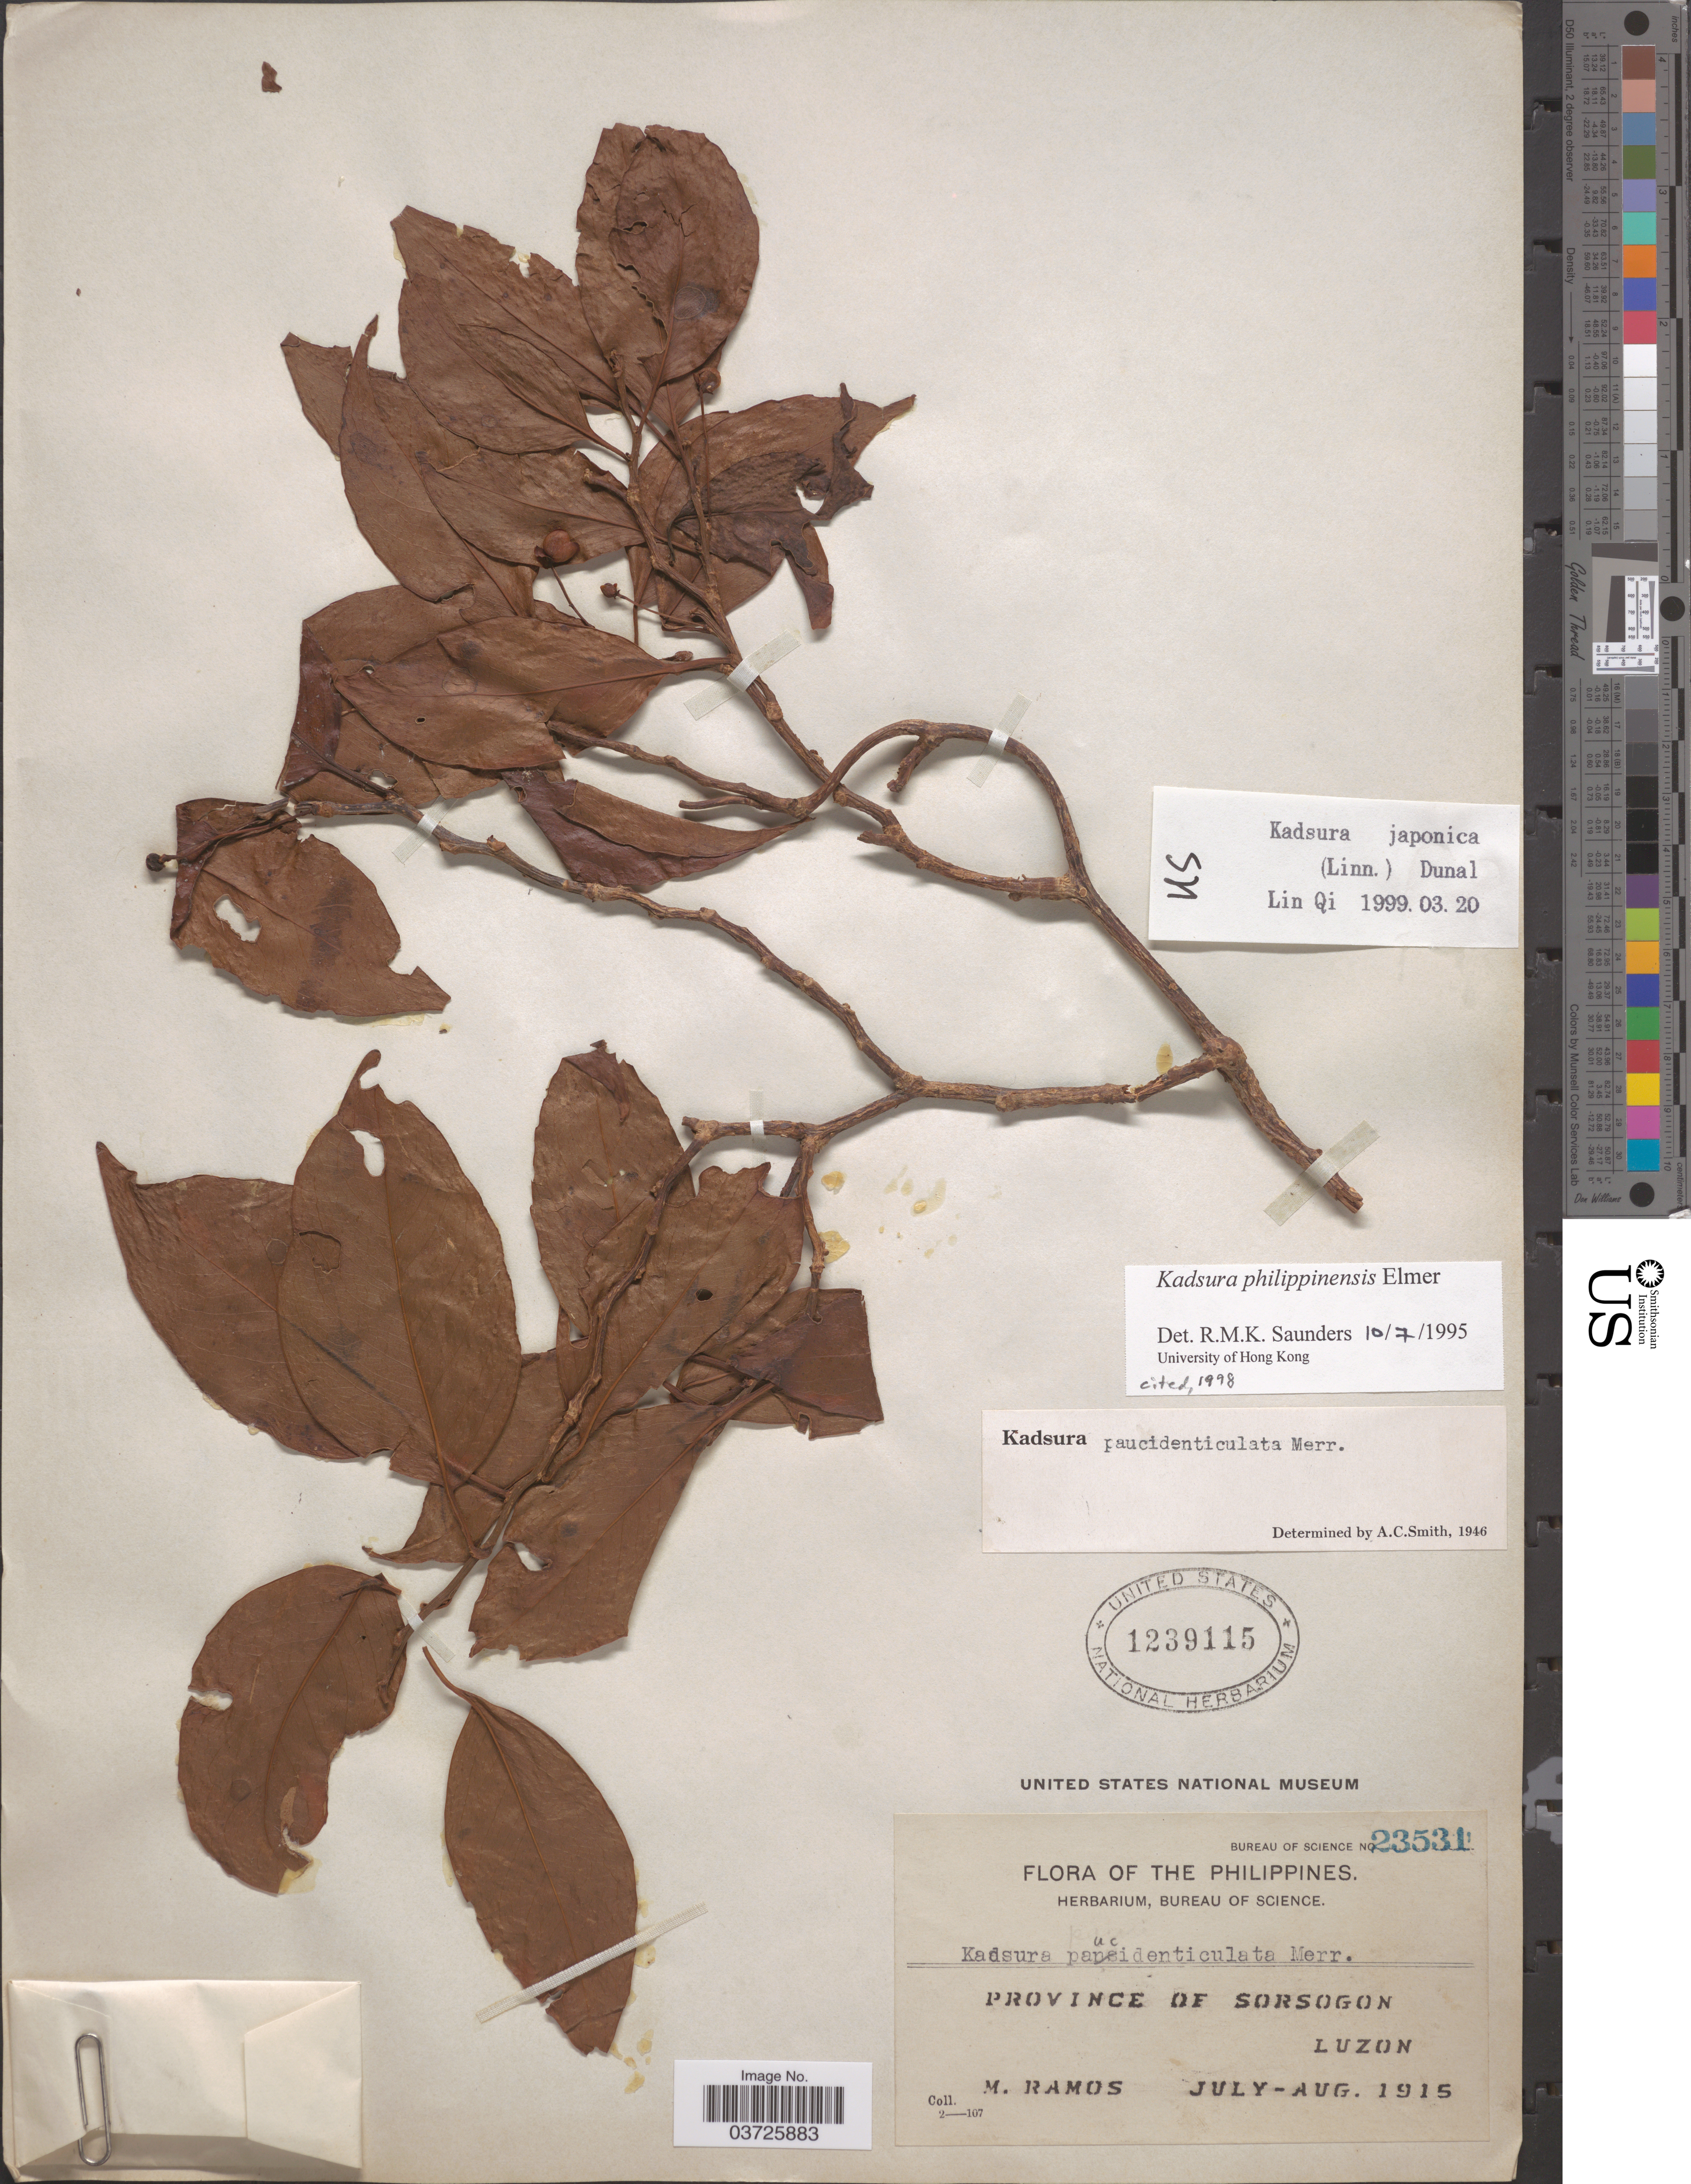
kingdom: Plantae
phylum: Tracheophyta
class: Magnoliopsida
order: Austrobaileyales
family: Schisandraceae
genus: Kadsura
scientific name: Kadsura japonica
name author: (L.) Dunal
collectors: M. Ramos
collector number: Bureau of Science 23531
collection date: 1915-07/1915-08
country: Philippines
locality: Province of Sorsogon. Luzon.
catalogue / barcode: US 1239115